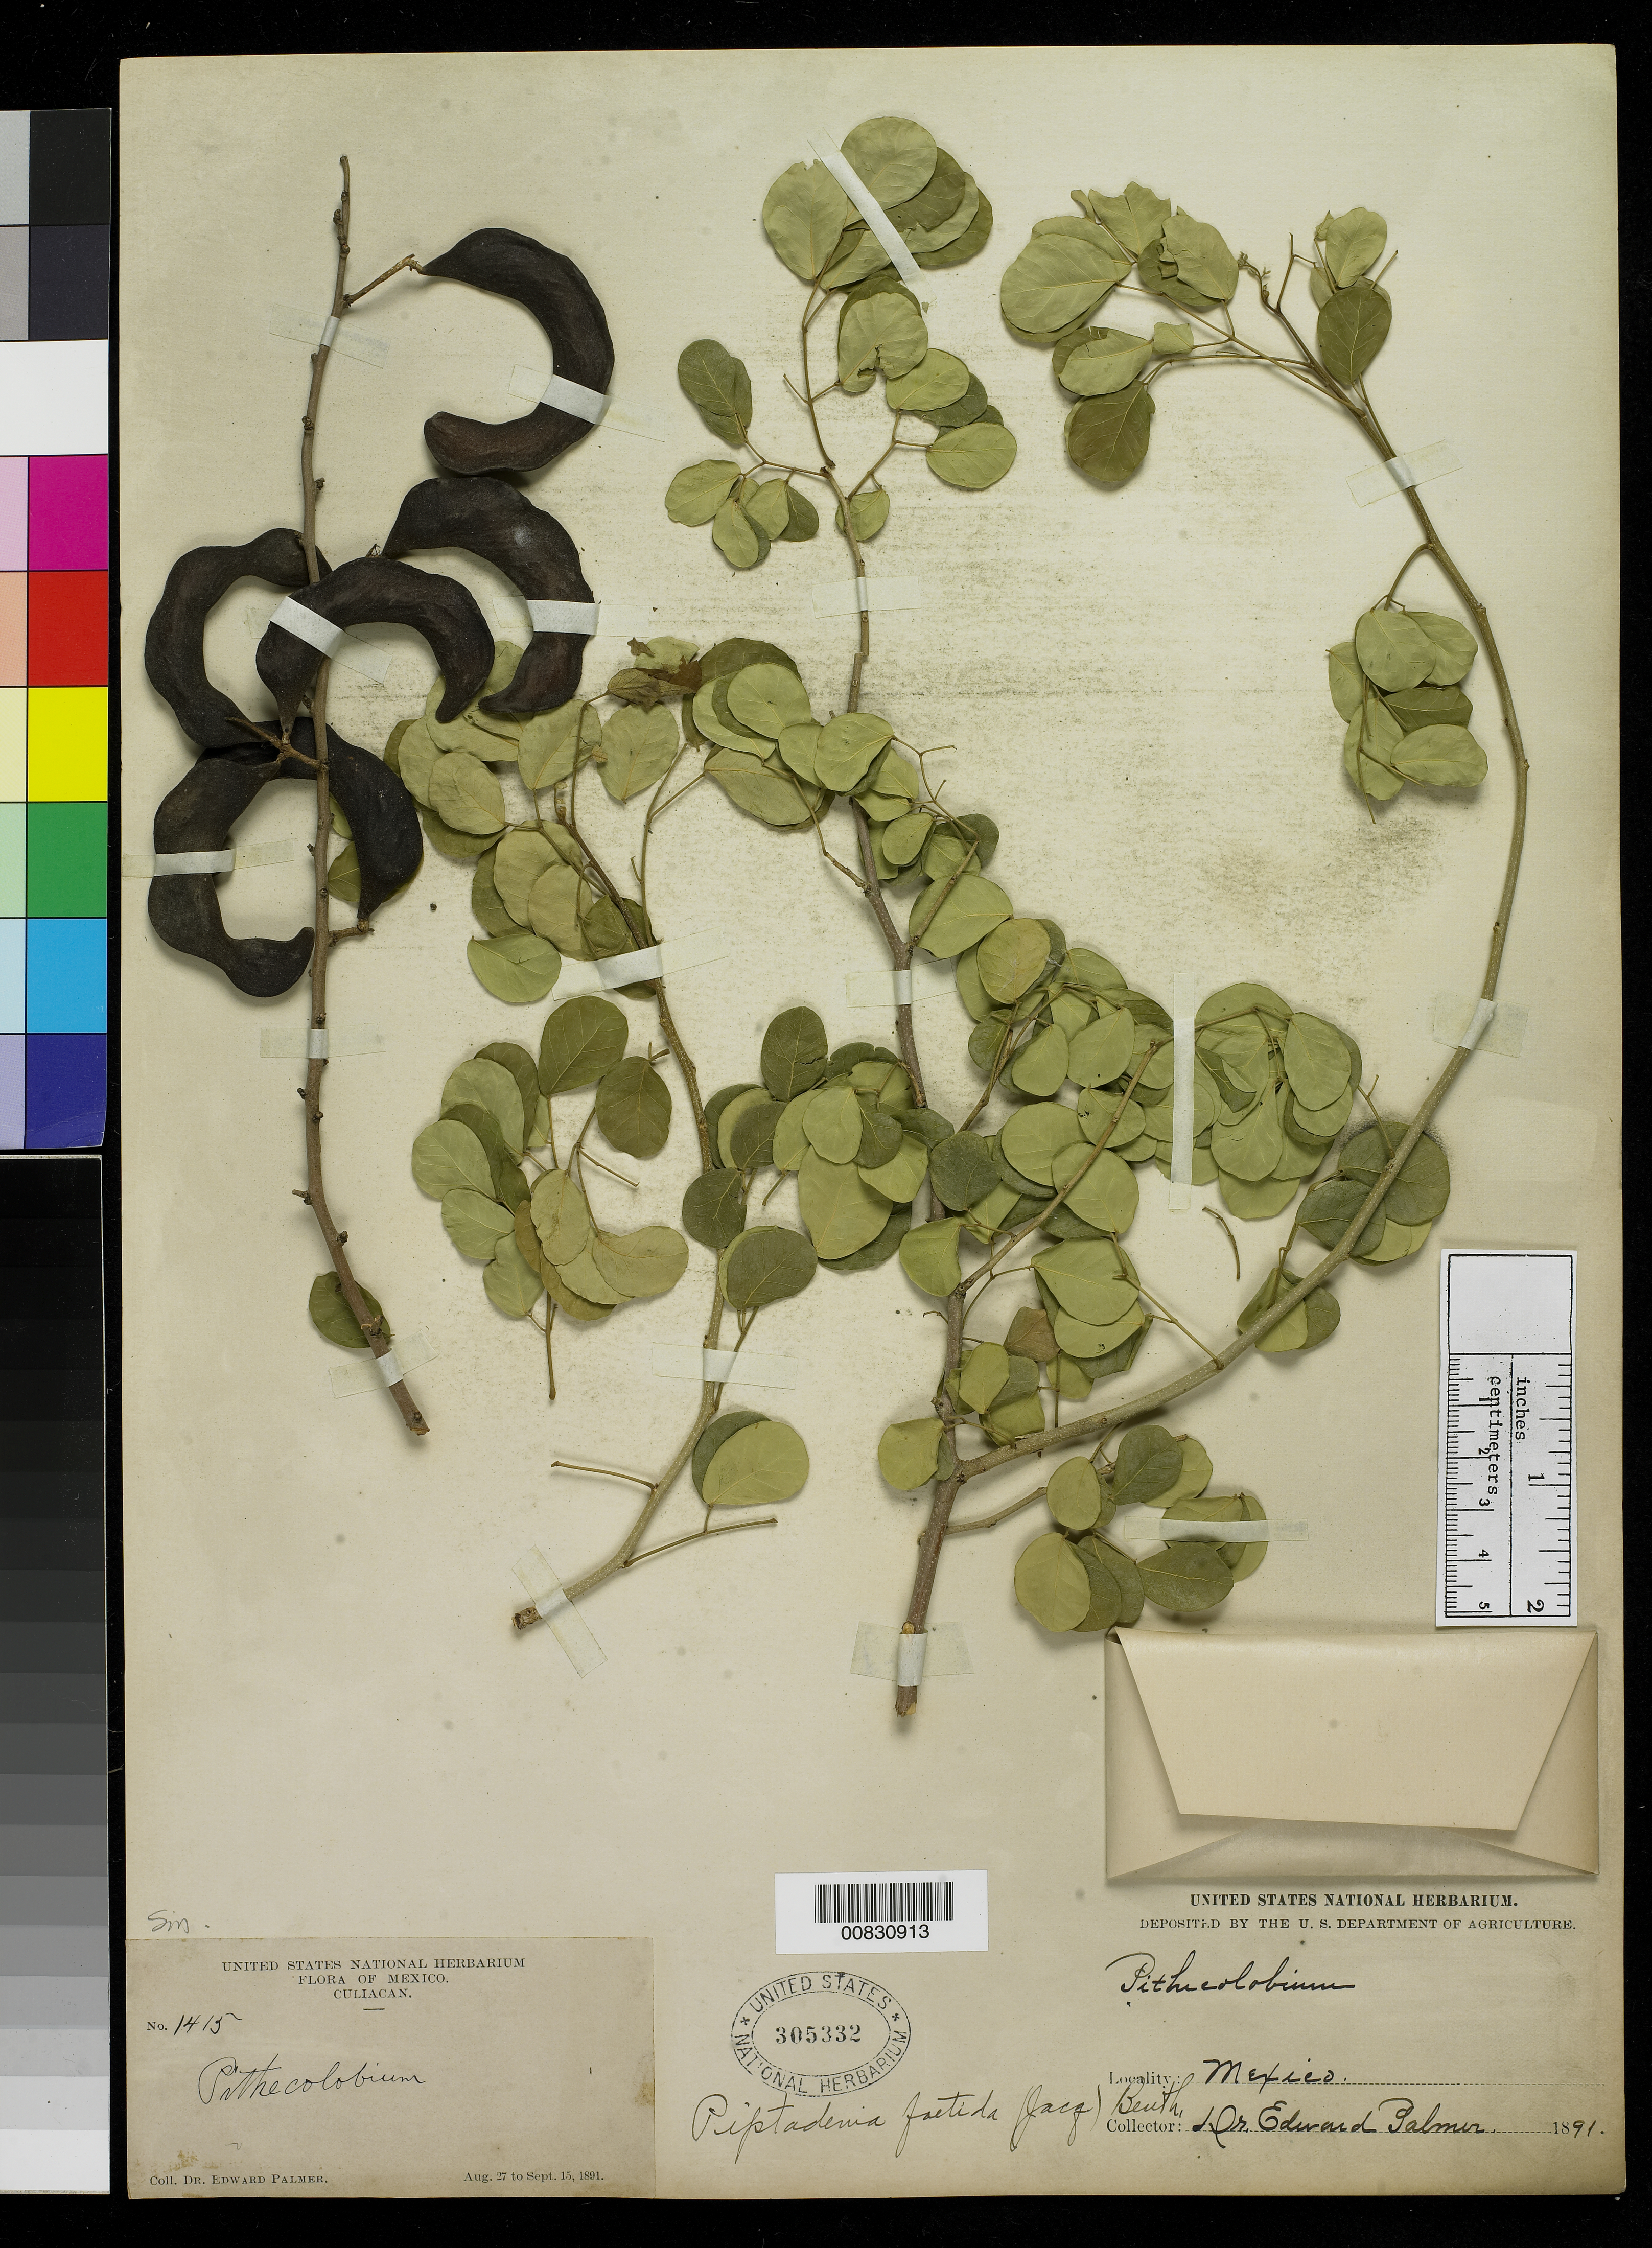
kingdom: Plantae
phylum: Tracheophyta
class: Magnoliopsida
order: Fabales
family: Fabaceae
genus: Piptadenia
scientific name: Piptadenia foetida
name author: (Jacq.) Benth.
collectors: E. Palmer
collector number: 1415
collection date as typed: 27 Aug 1891 to 15 Sep 1891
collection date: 1891-08-27/1891-09-15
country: Mexico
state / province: Sinaloa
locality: Culiacan, Sinaloa.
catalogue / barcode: US 305332